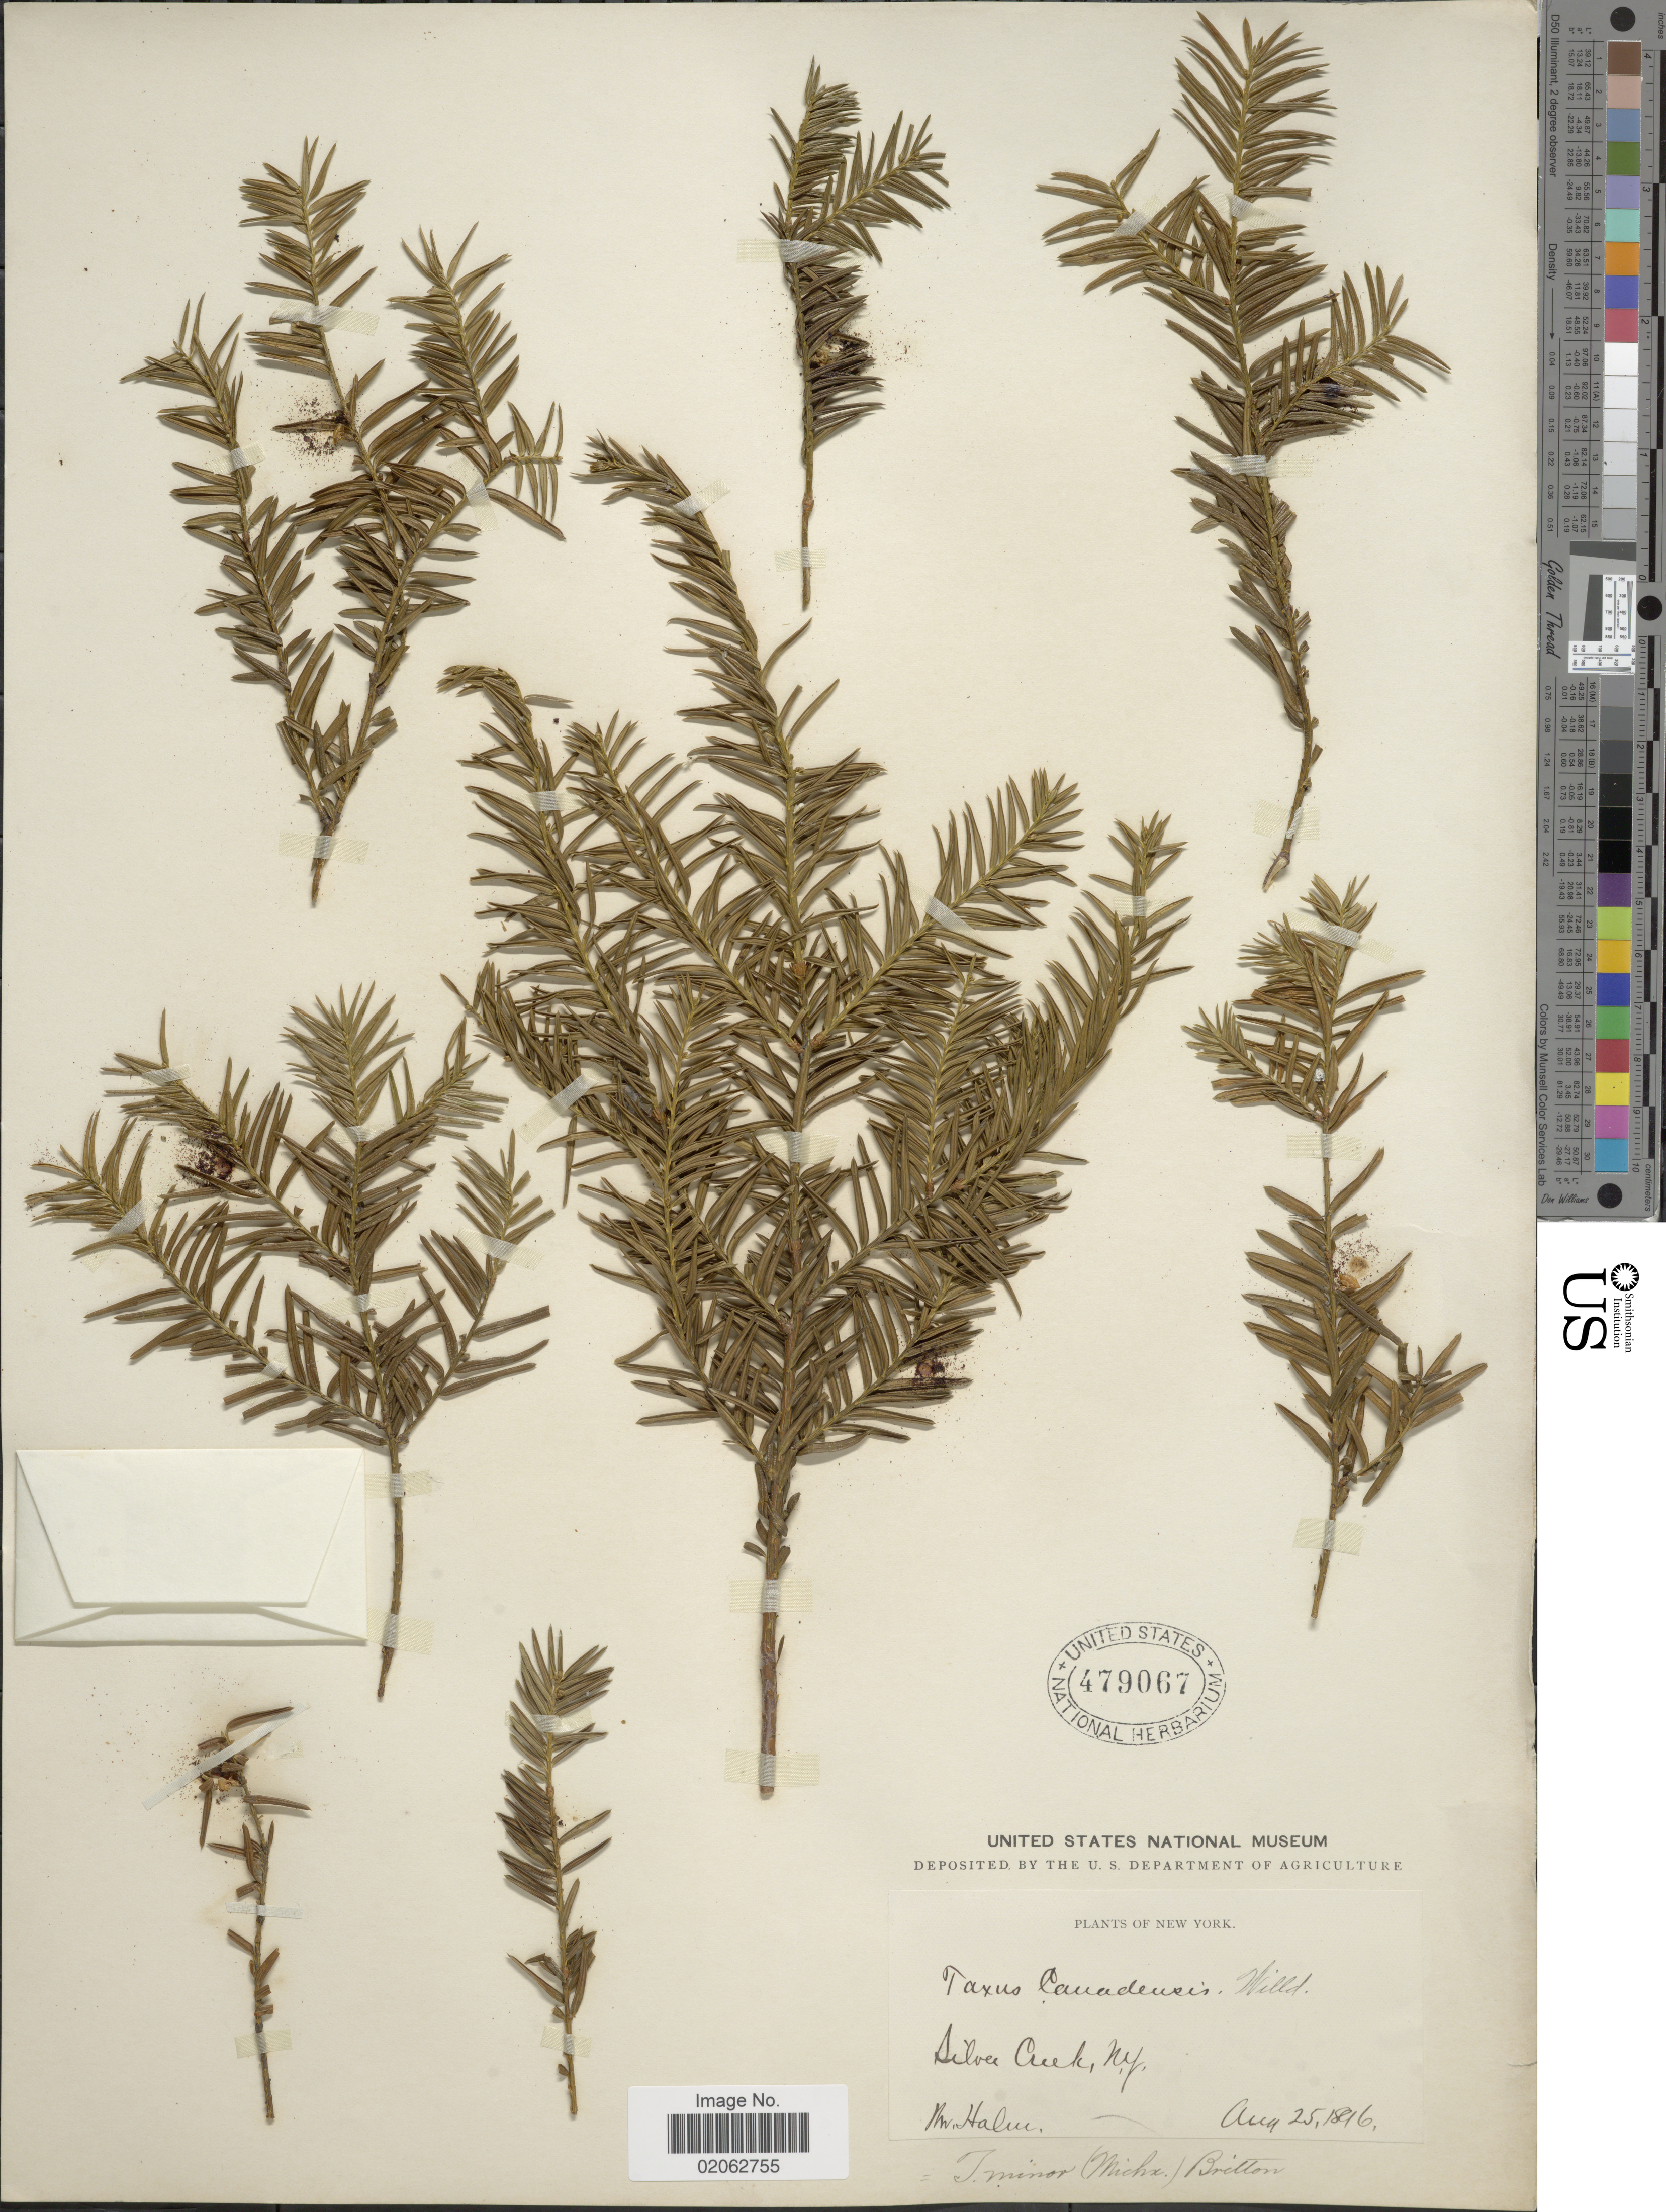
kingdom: Plantae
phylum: Tracheophyta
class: Pinopsida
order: Pinales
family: Taxaceae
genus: Taxus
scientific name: Taxus canadensis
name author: Marshall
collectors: Halm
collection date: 1846-08-25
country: United States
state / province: New York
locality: Silver Creek, NY.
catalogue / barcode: US 479067